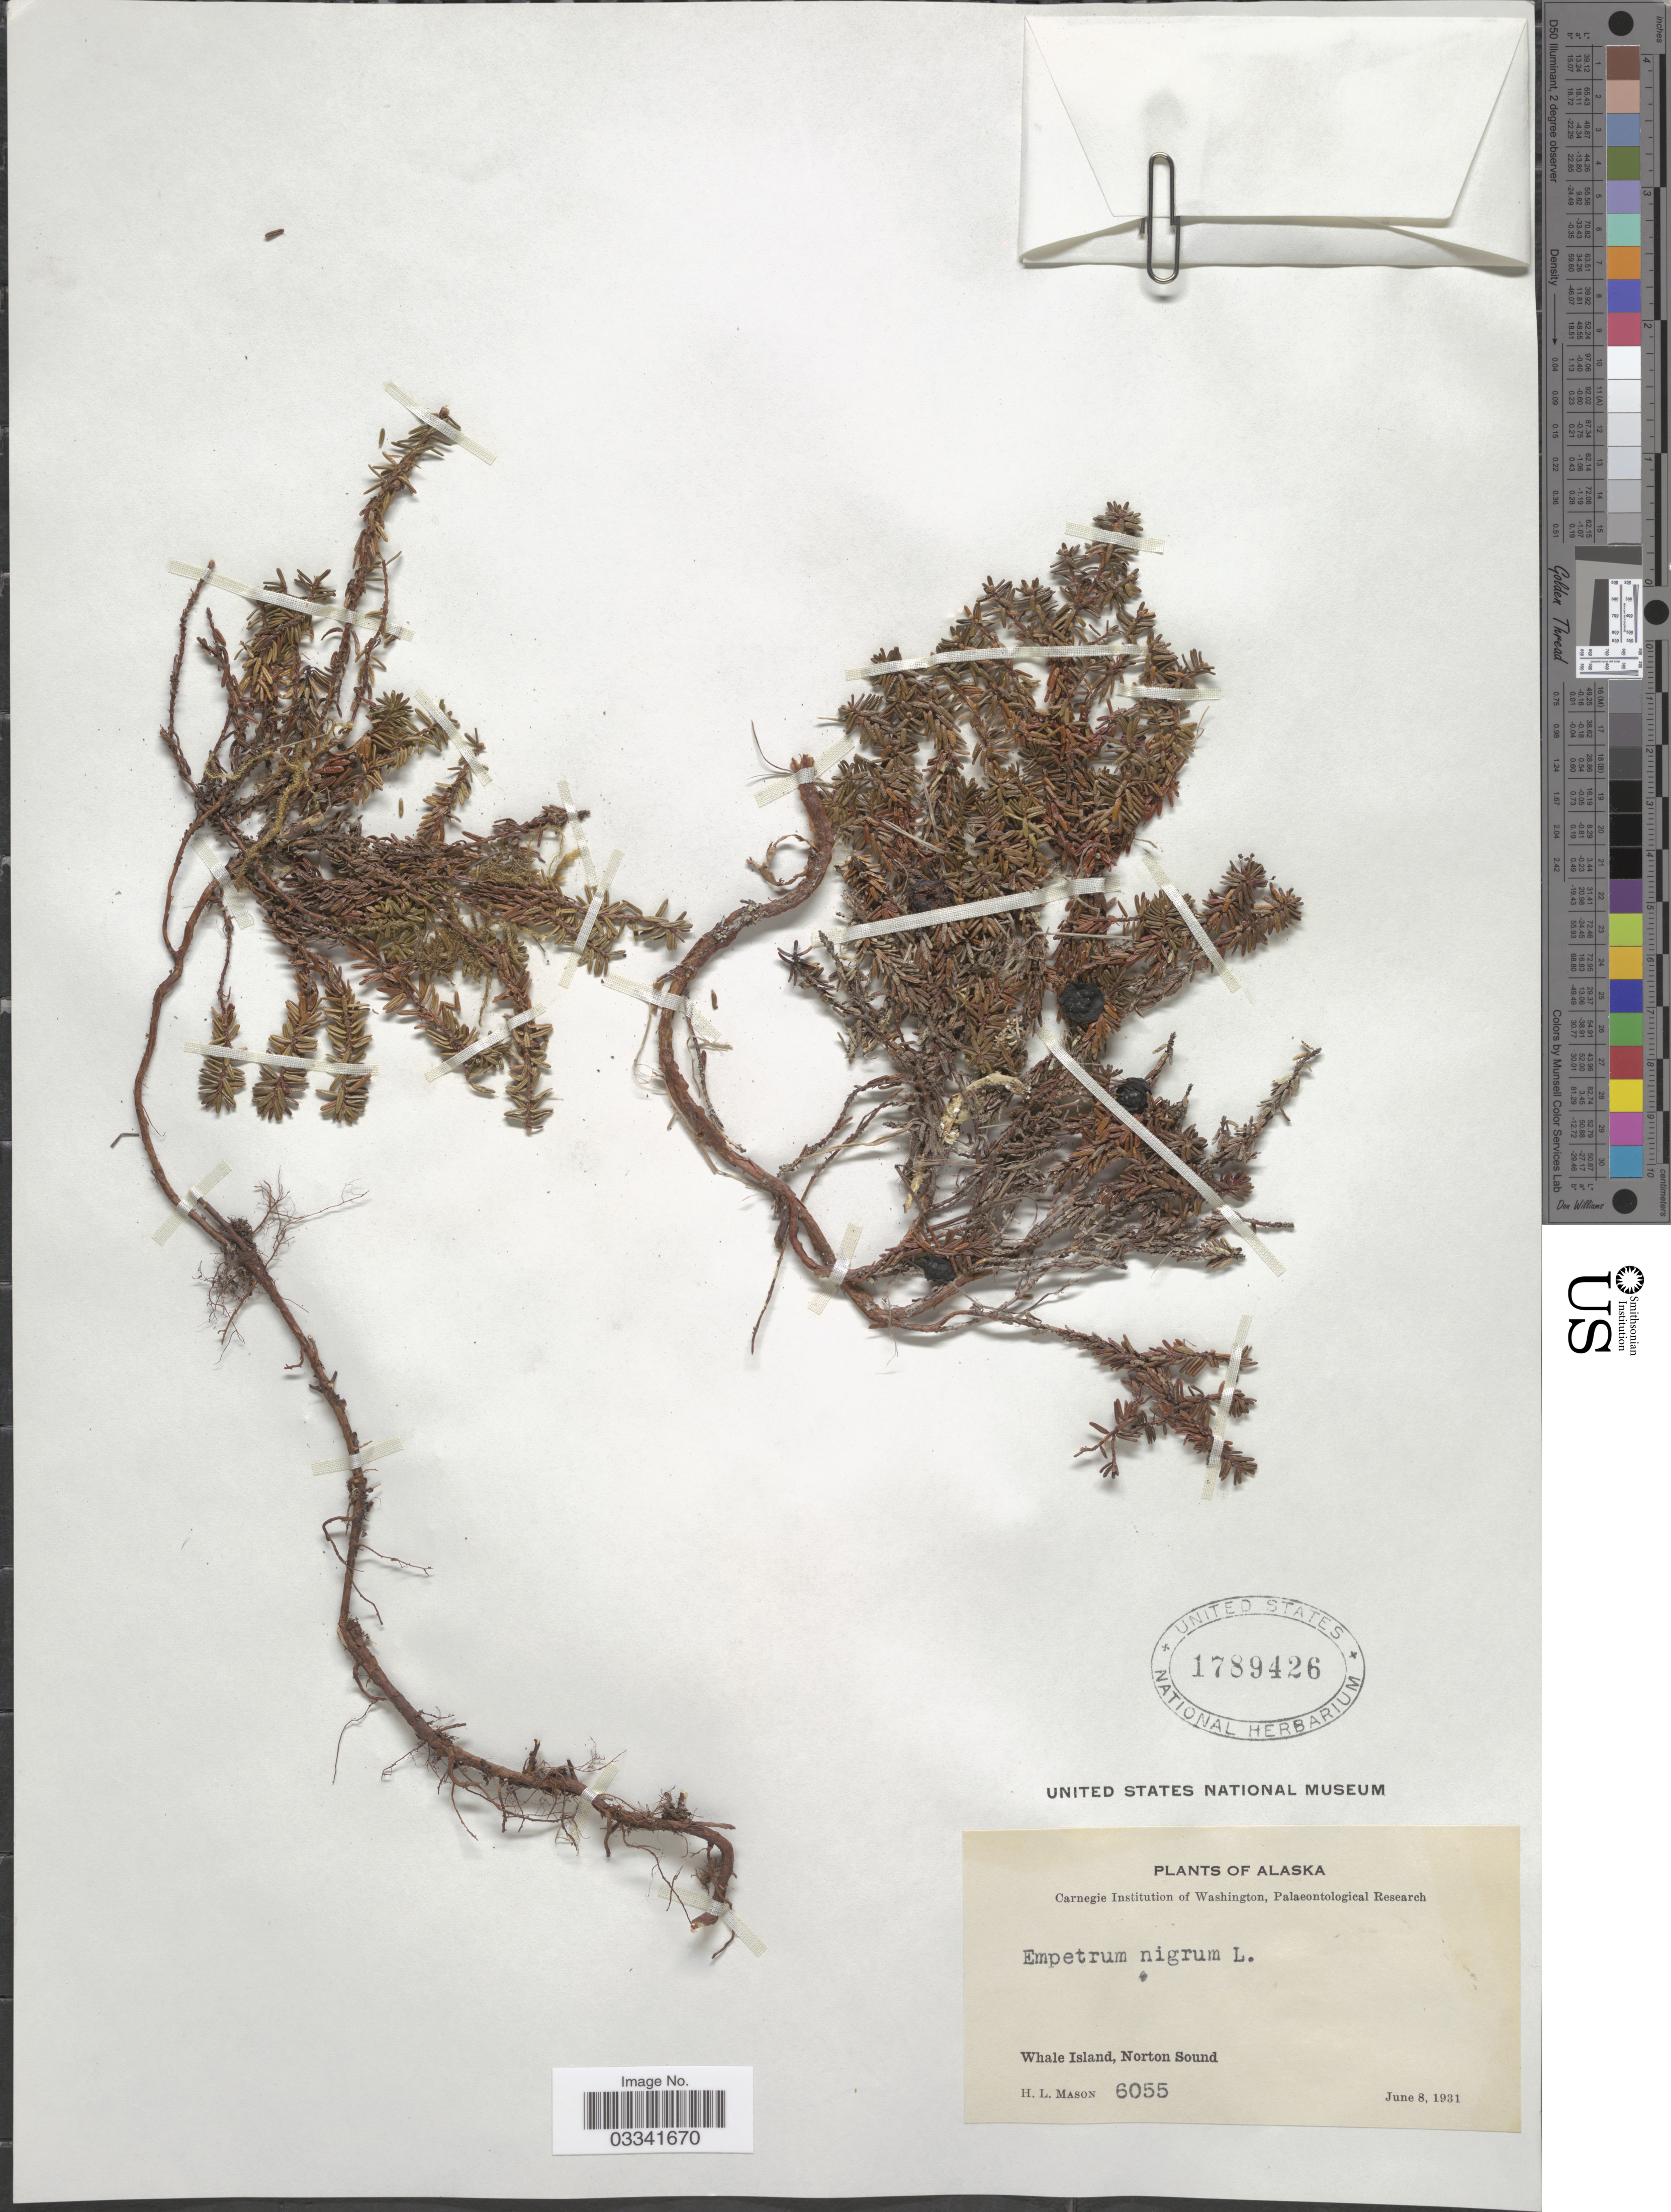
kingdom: Plantae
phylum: Tracheophyta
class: Magnoliopsida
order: Ericales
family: Ericaceae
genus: Empetrum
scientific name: Empetrum nigrum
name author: L.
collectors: H. L. Mason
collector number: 6055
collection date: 1931-06-08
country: United States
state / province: Alaska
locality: Whale Island, Norton Sound.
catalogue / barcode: US 1789426